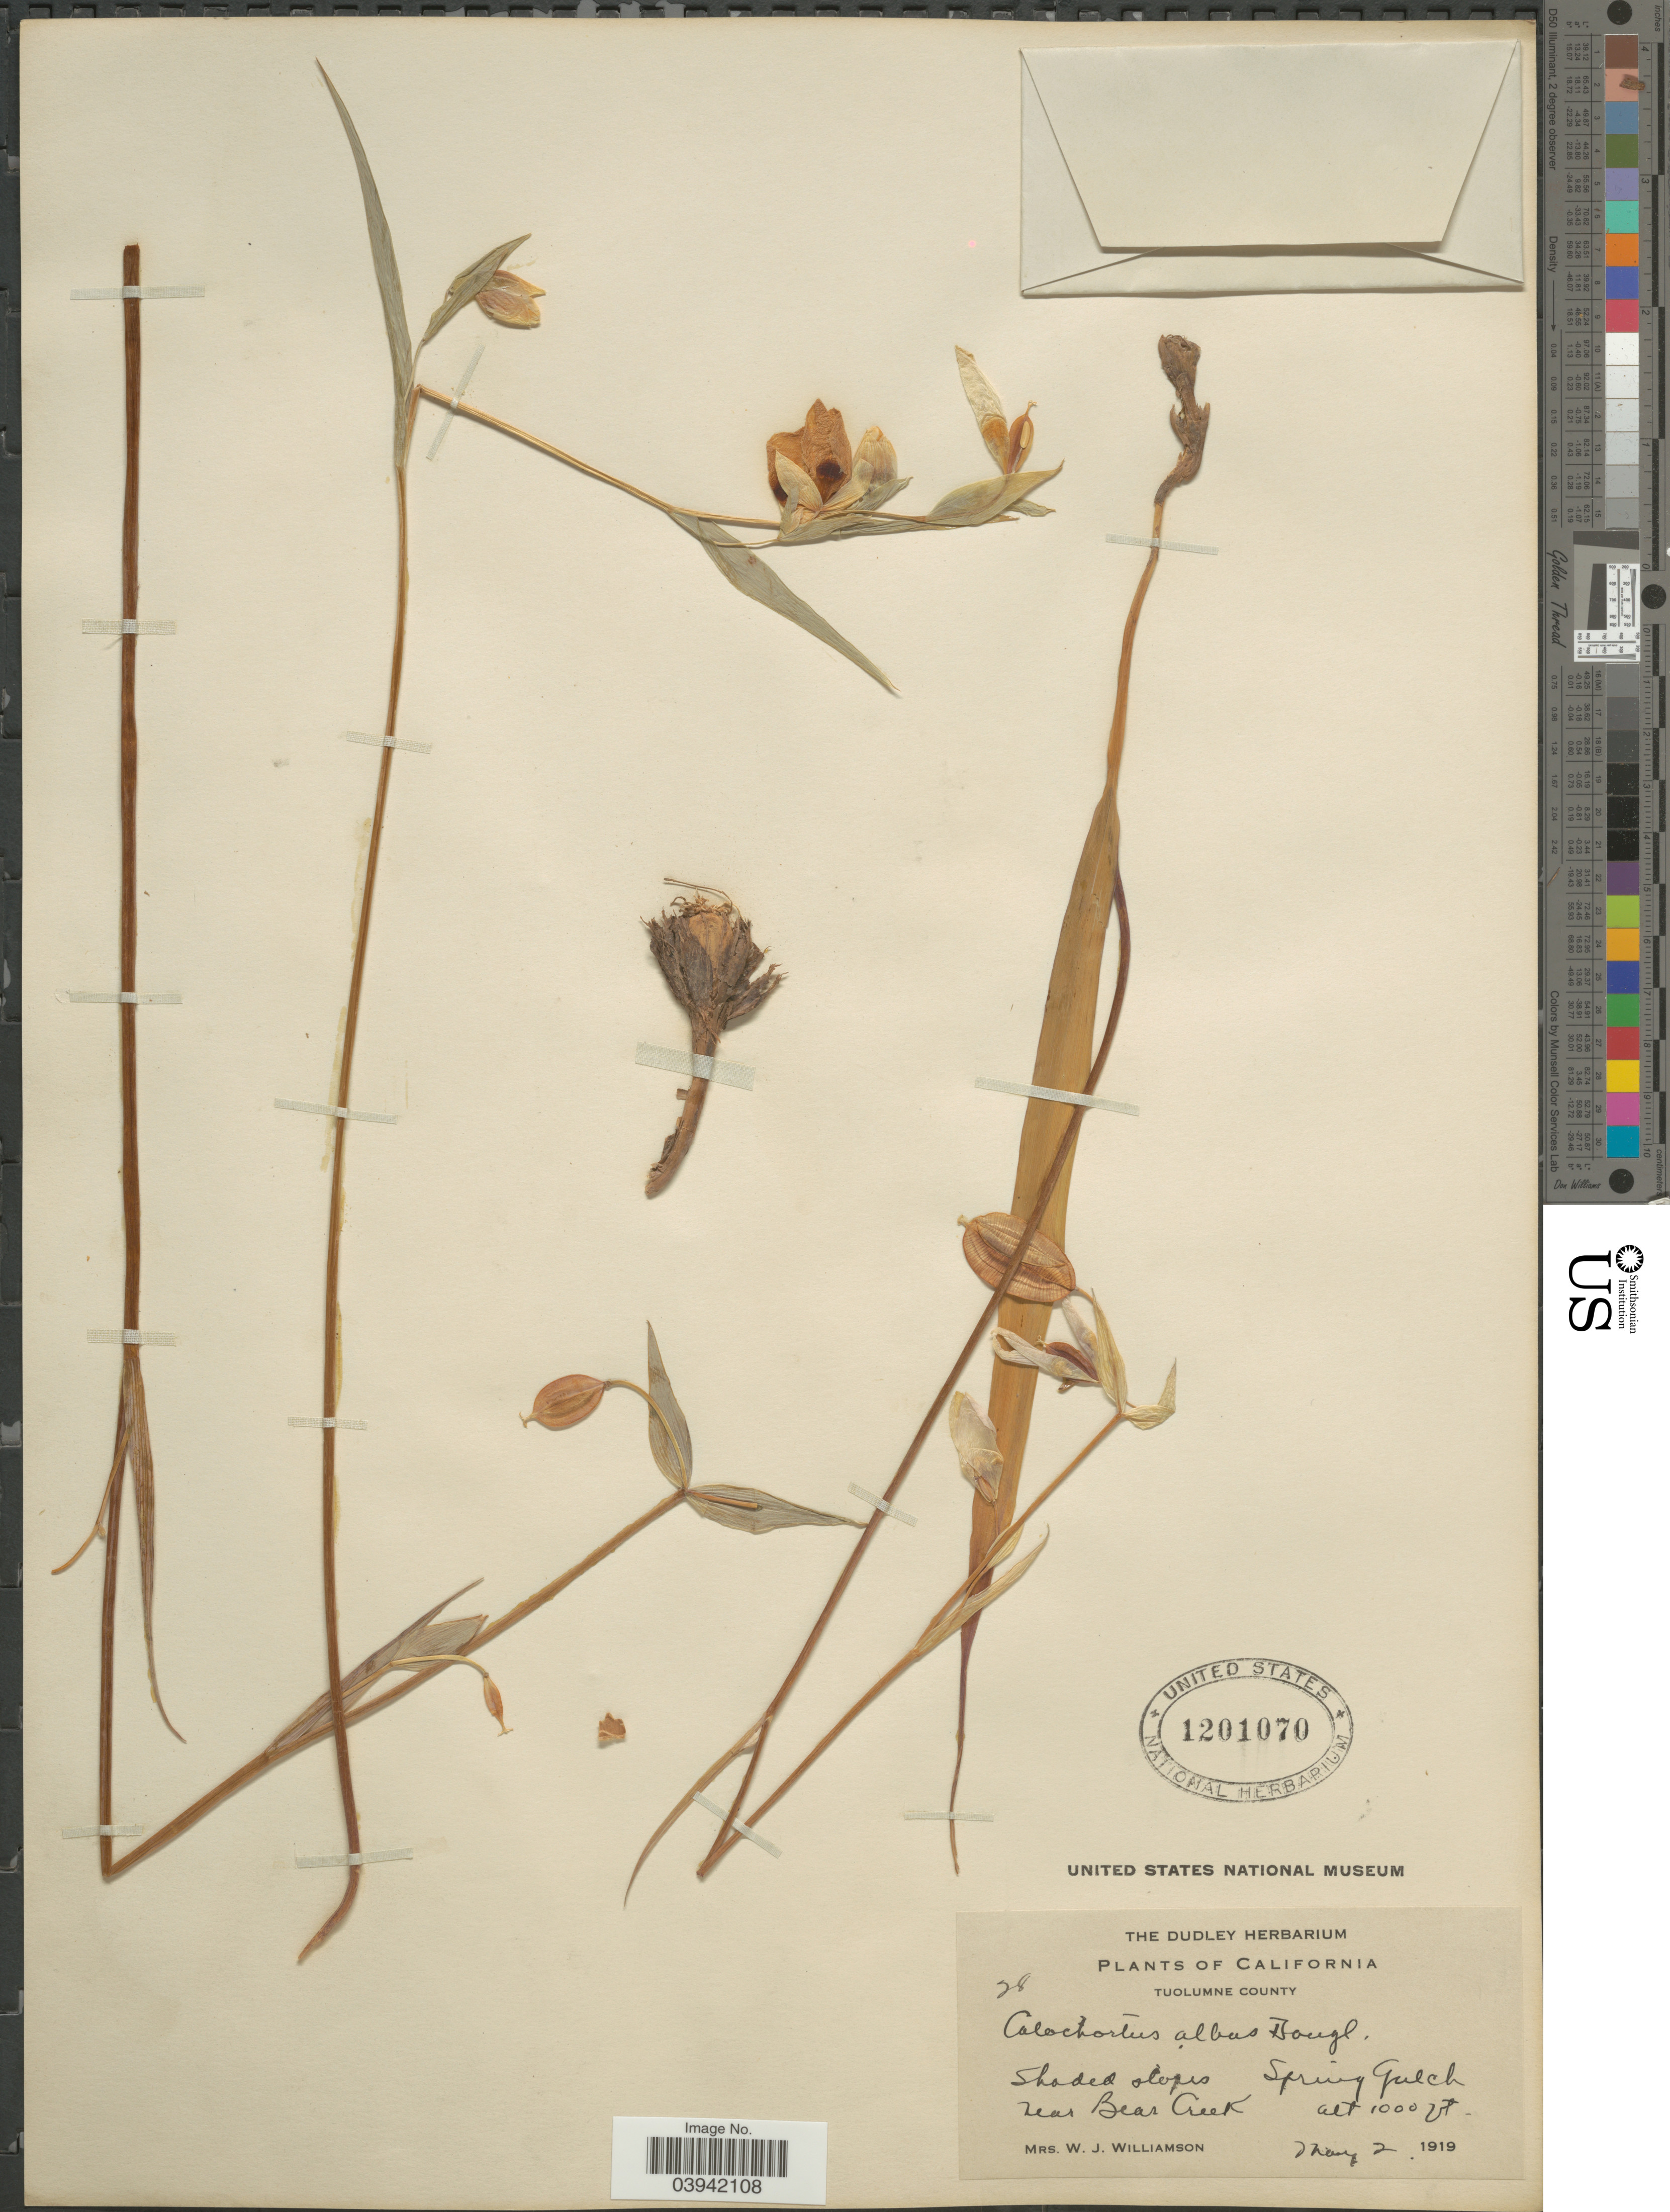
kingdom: Plantae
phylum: Tracheophyta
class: Liliopsida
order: Liliales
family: Liliaceae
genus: Calochortus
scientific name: Calochortus albus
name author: (Benth.) Douglas ex Benth.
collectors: W. Williamson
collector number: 28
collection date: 1919-05-02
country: United States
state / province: California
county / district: Tuolumne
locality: Tuolumne County. Spring Gulch near Bear Creek.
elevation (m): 305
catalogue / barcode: US 1201070